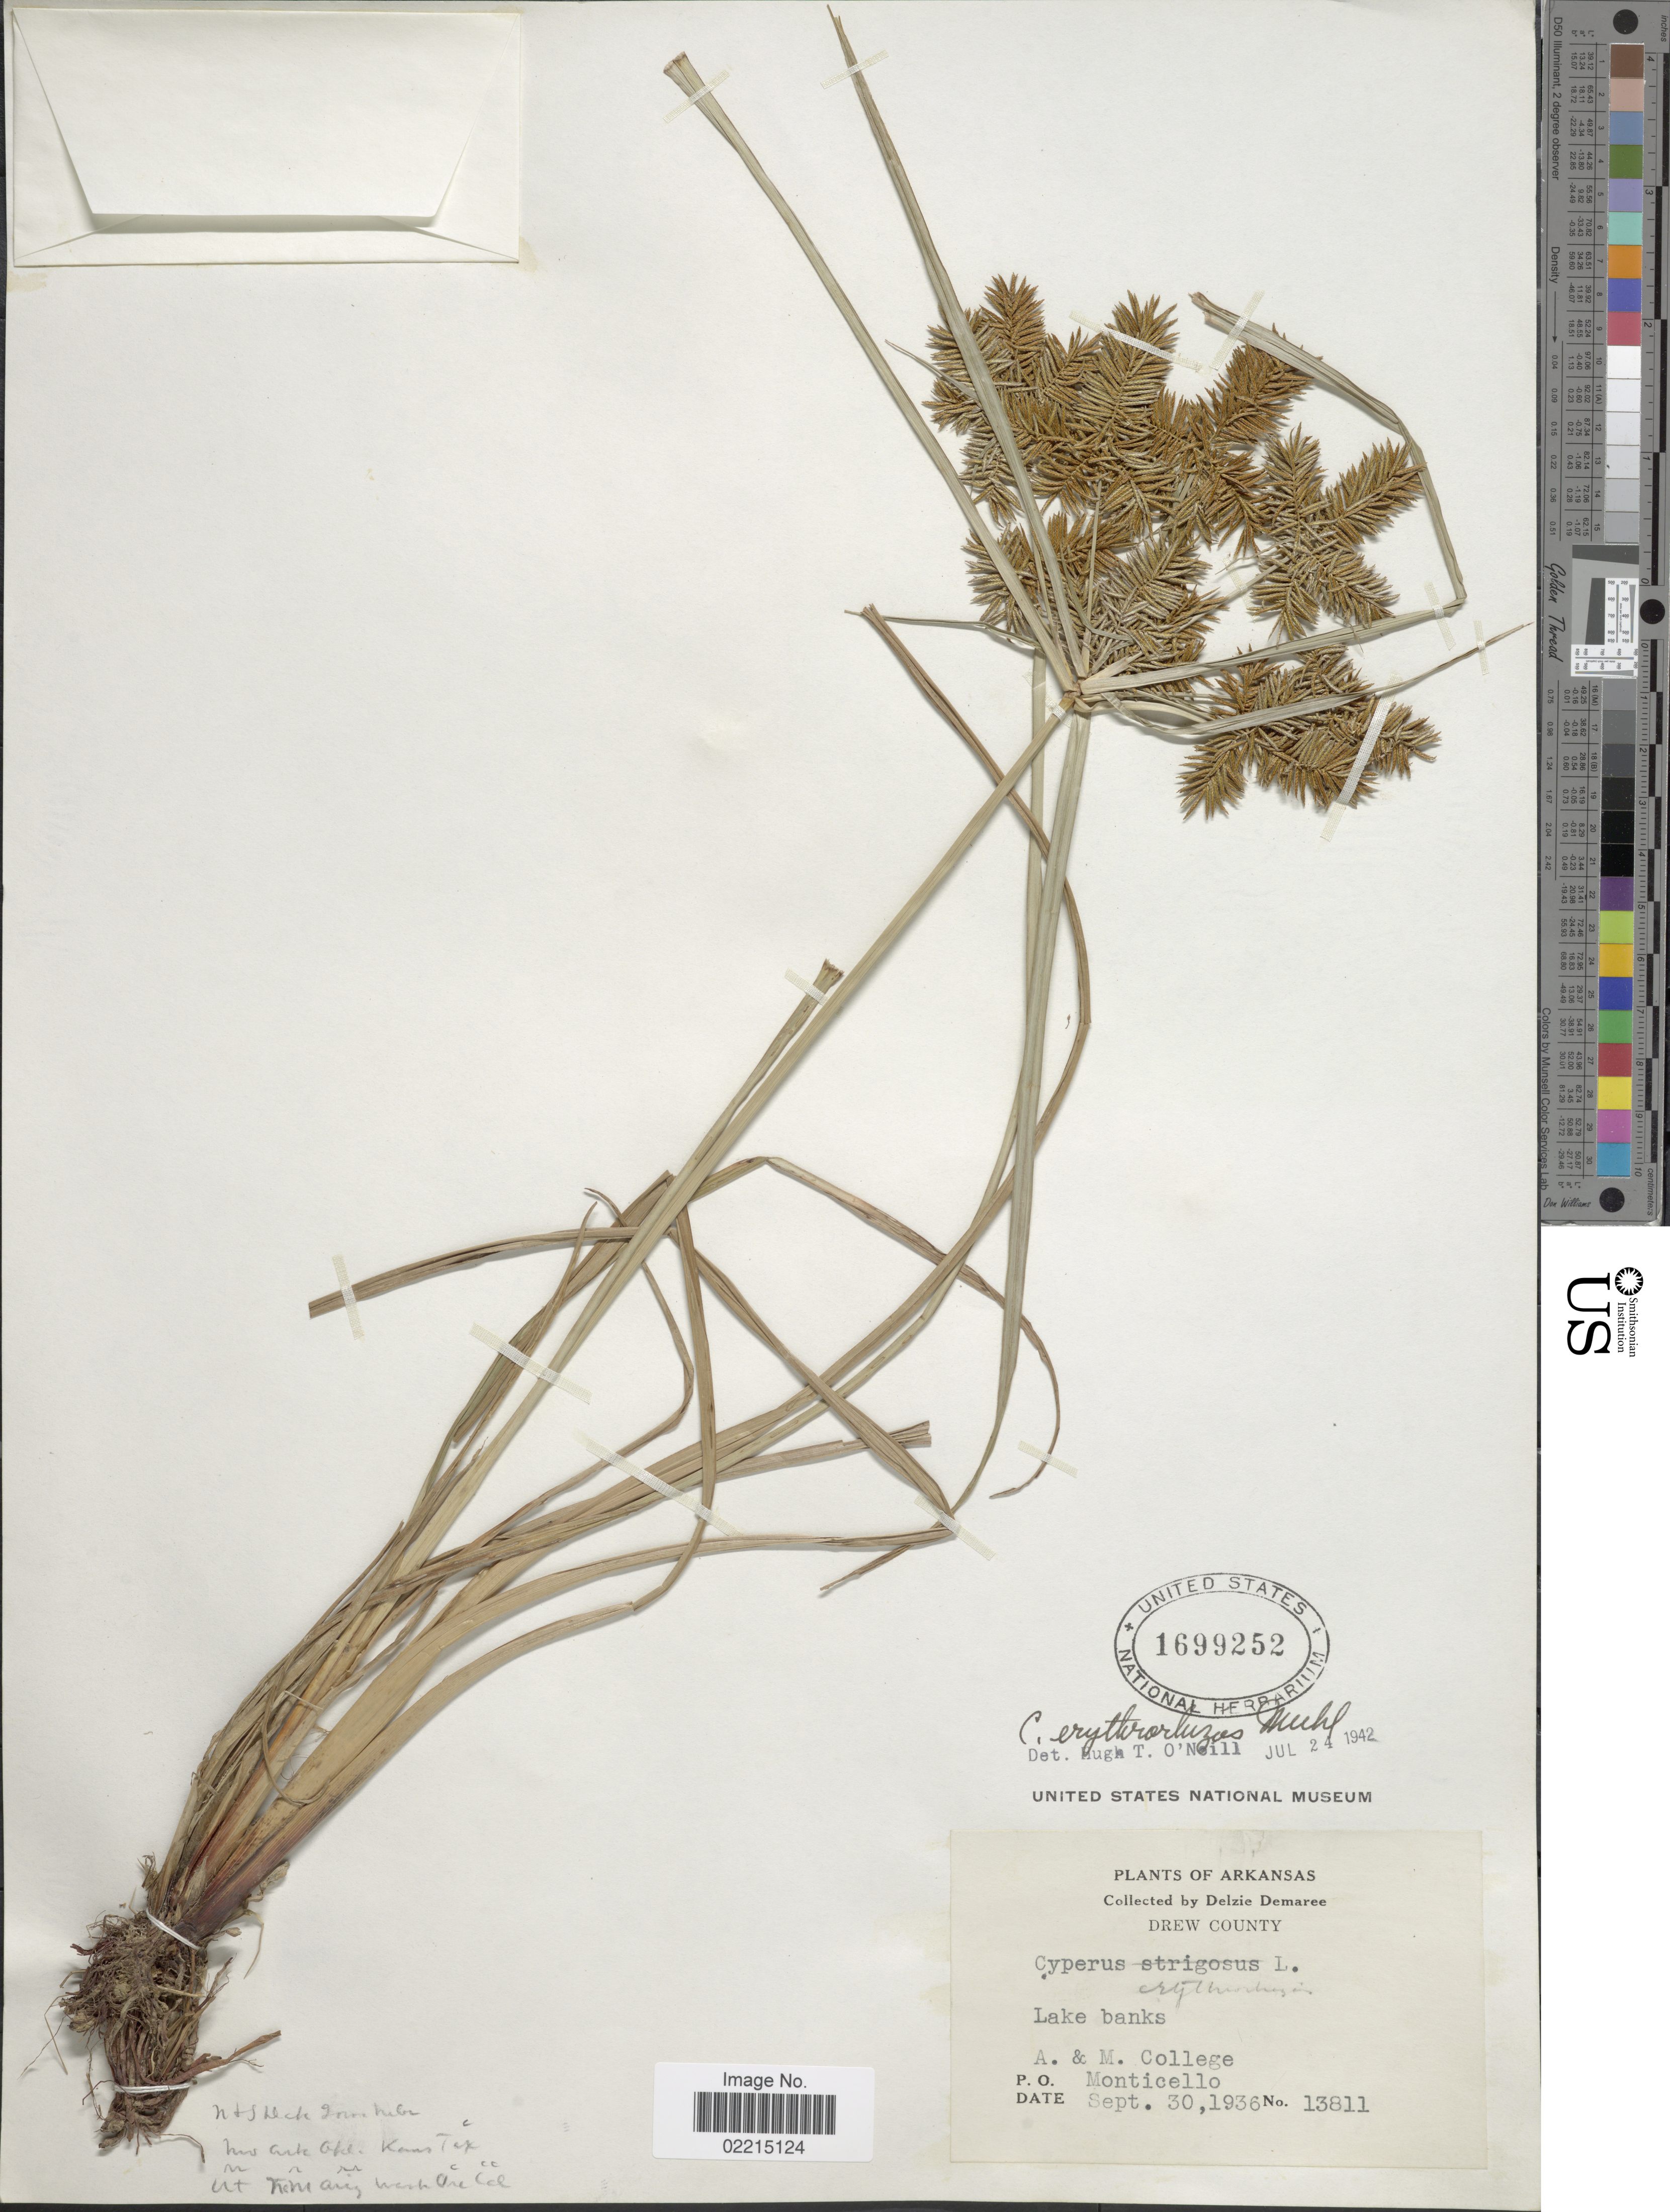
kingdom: Plantae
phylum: Tracheophyta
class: Liliopsida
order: Poales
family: Cyperaceae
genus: Cyperus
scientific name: Cyperus erythrorhizos Muhl.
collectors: D. Demaree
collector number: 13811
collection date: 1936-09-30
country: United States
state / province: Arkansas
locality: Drew County. A. & M. College P. O. Monticello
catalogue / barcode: US 1699252